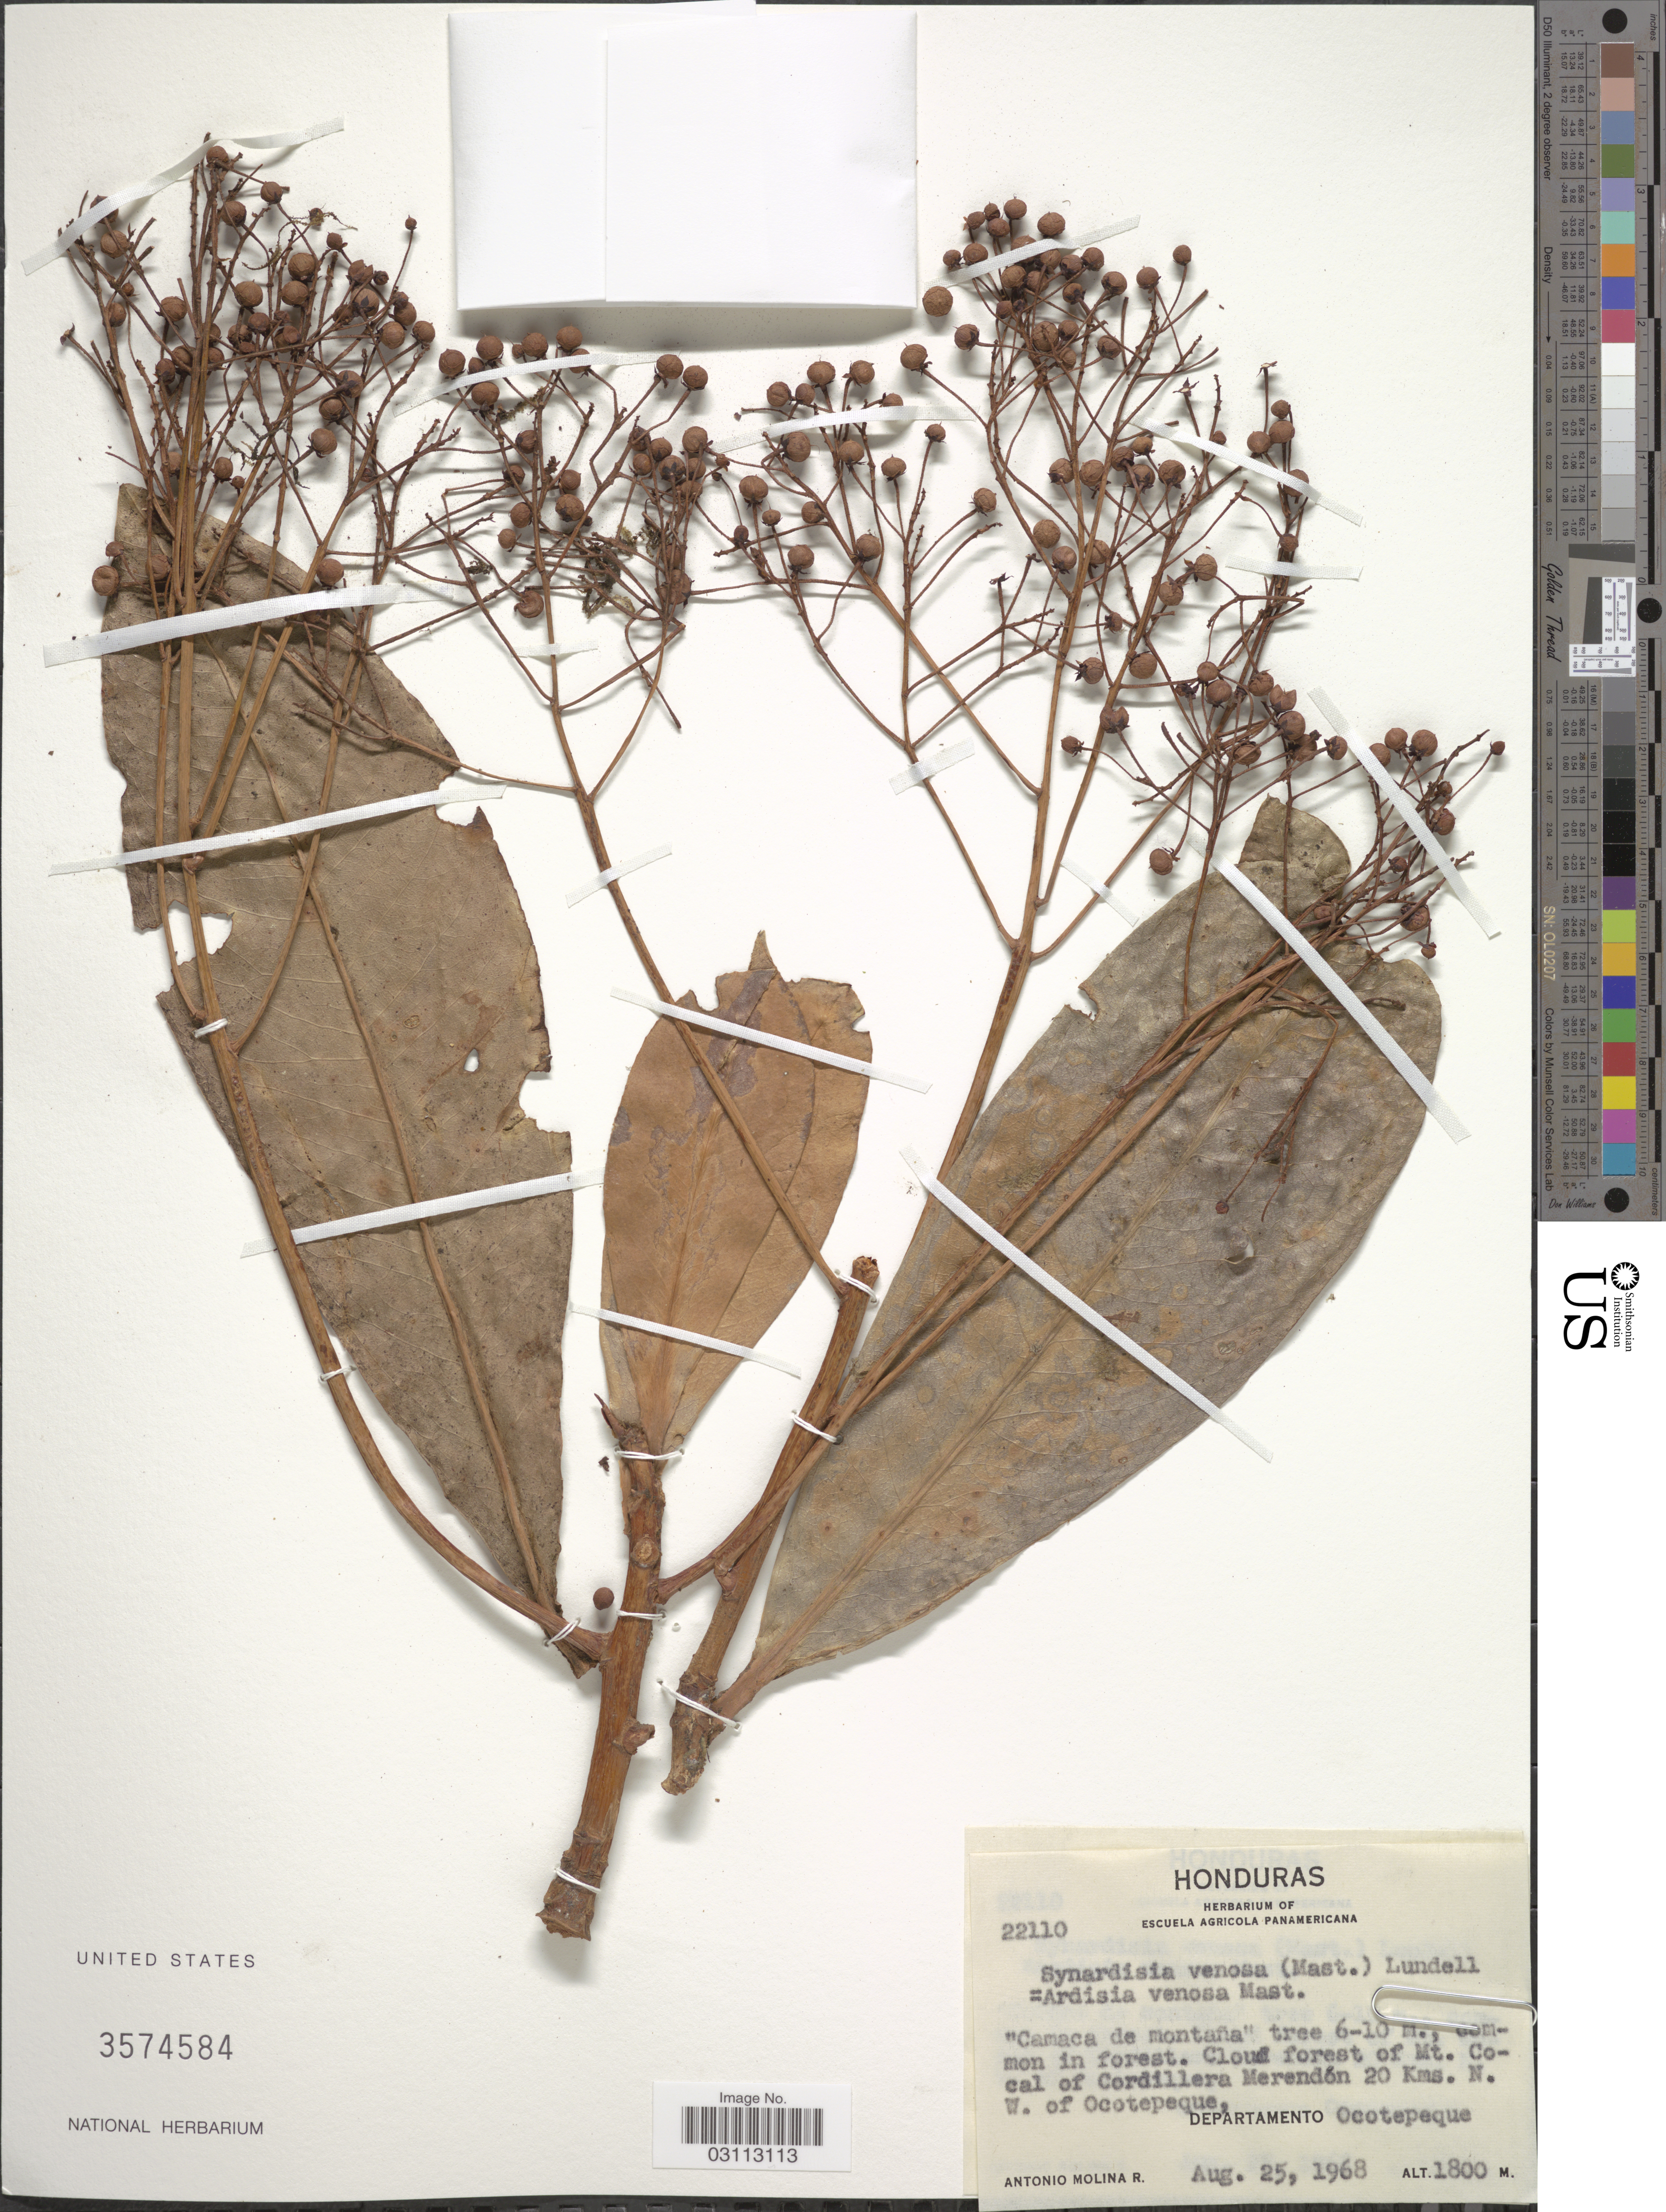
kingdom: Plantae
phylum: Tracheophyta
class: Magnoliopsida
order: Ericales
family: Primulaceae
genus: Synardisia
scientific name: Synardisia venosa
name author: (Mast.) Lundell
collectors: A. Molina R.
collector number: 22110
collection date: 1968-08-25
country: Honduras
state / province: Ocotepeque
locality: Cloud forest of Mt. Cocal of Cordillera Merendón 20 Kms. N. W. of Ocotepeque, departamento Ocotepeque.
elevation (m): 1800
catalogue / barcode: US 3574584